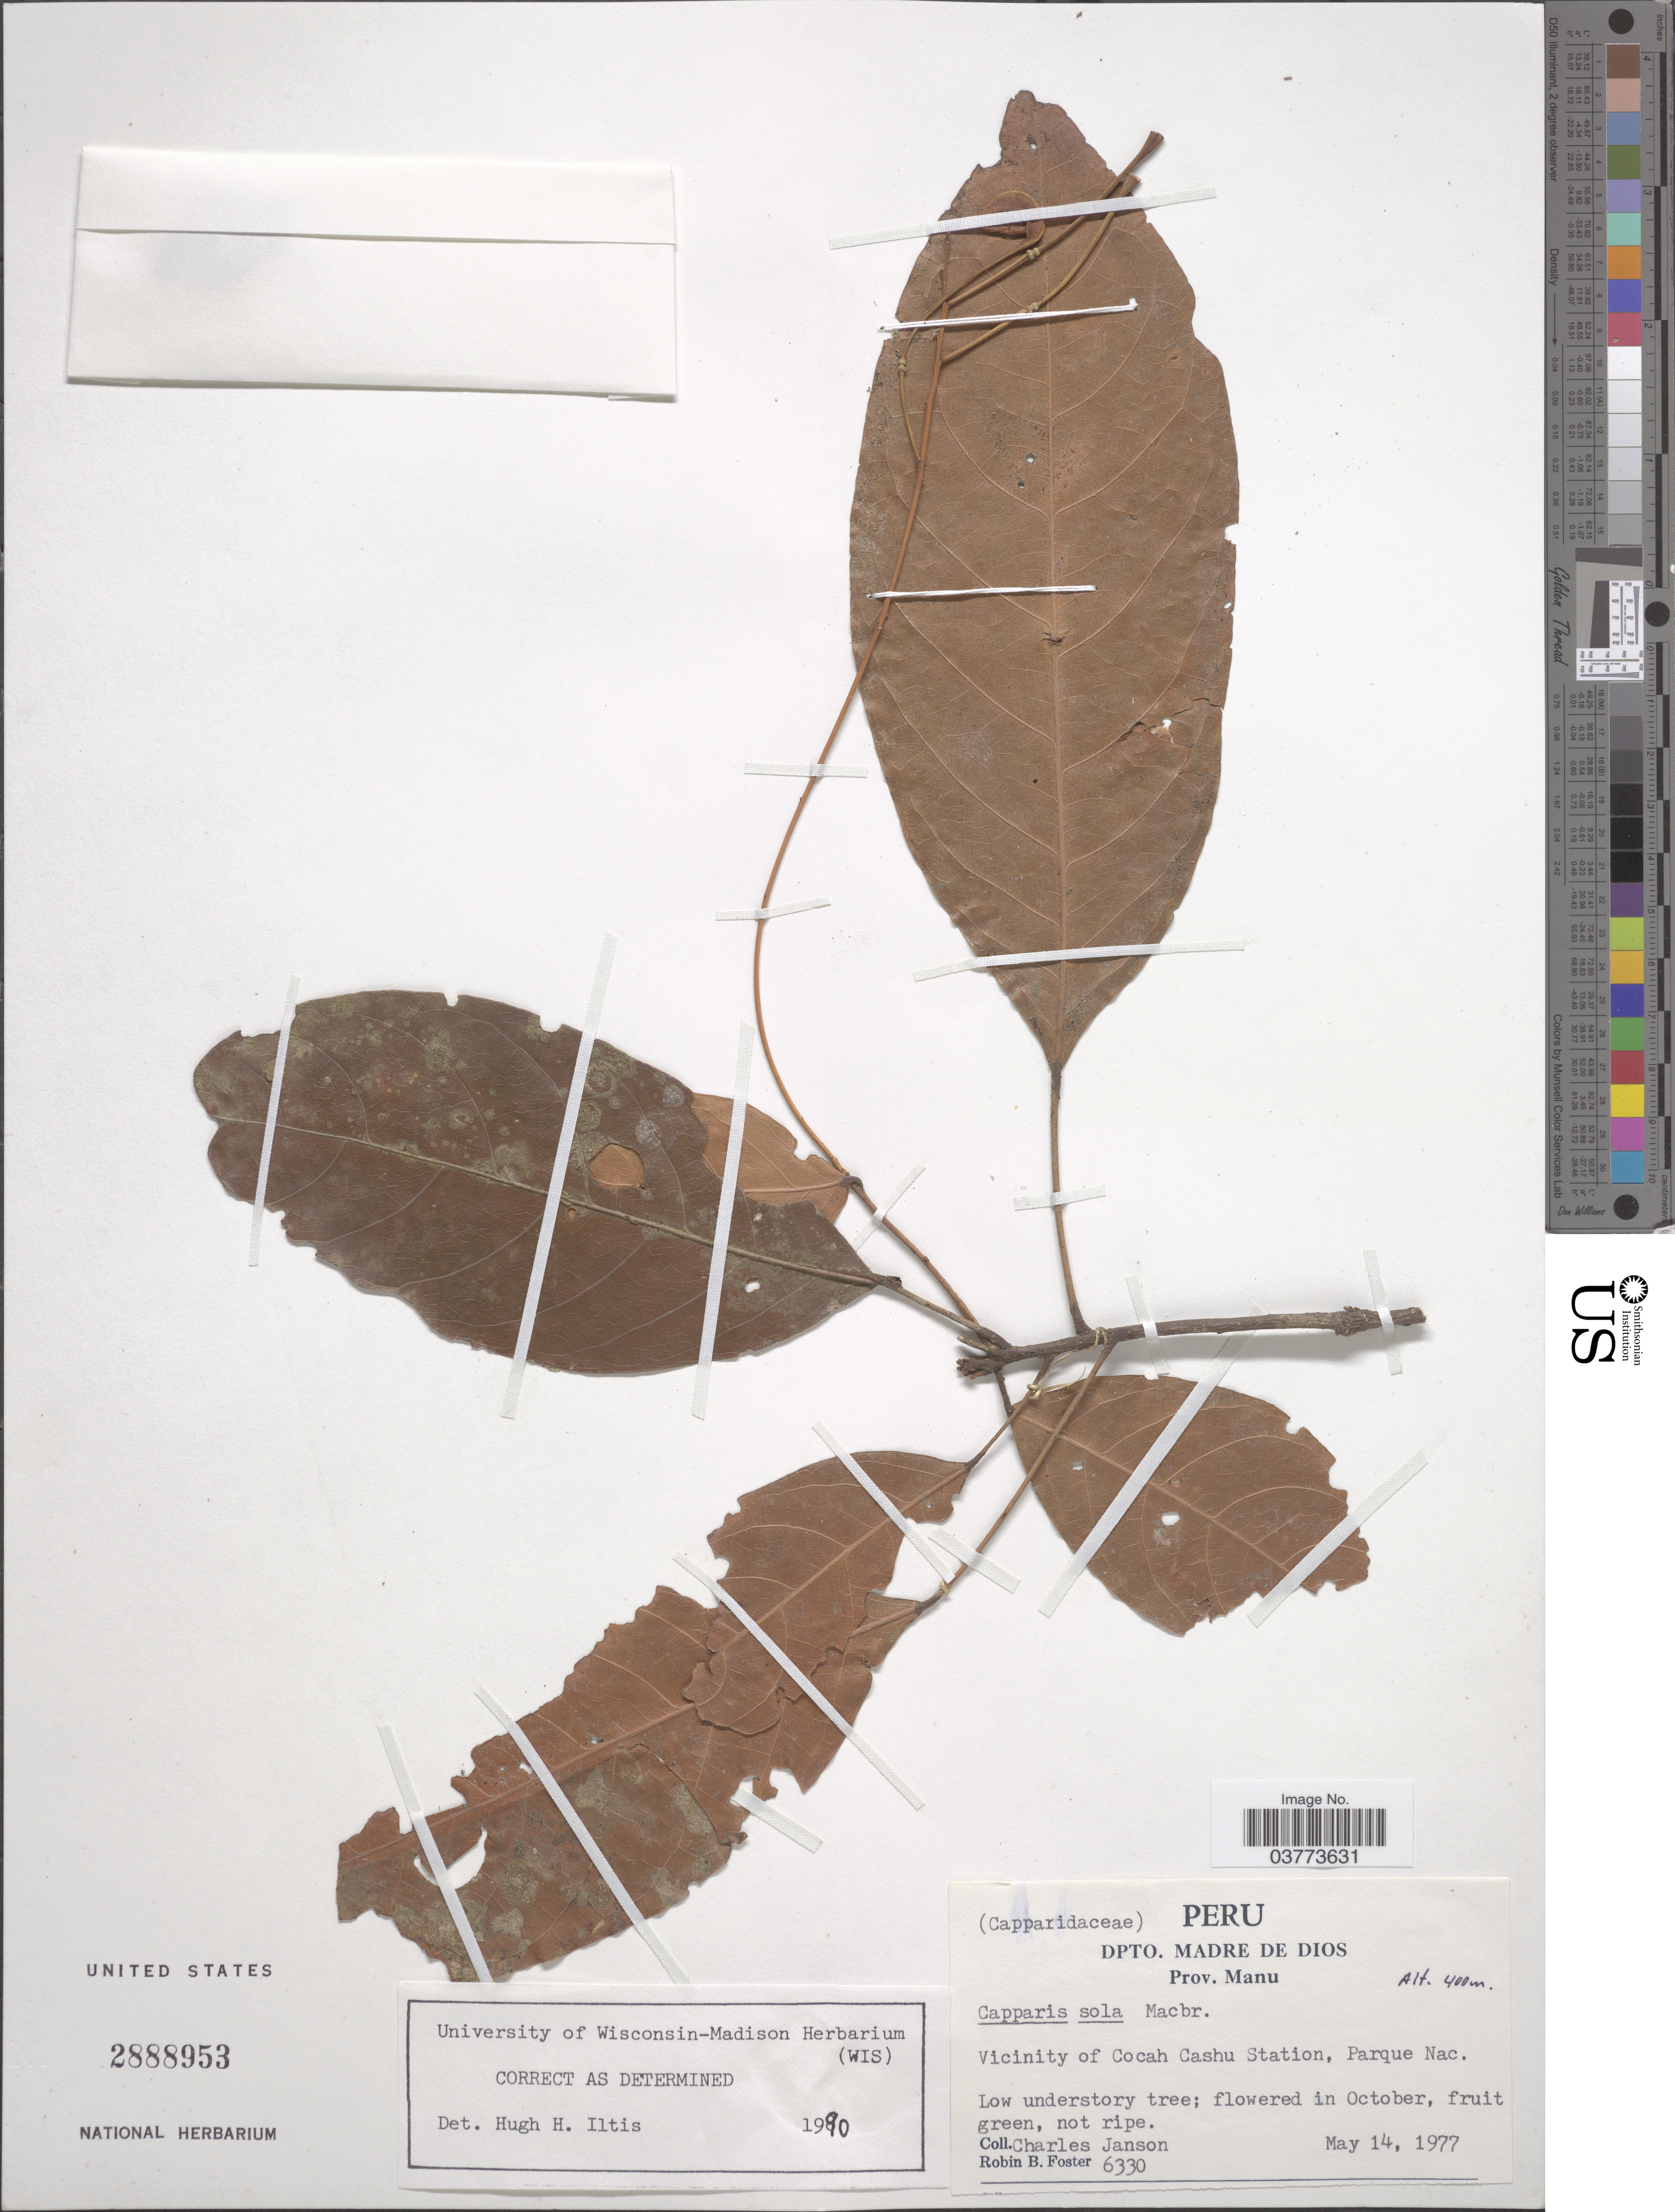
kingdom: Plantae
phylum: Tracheophyta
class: Magnoliopsida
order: Brassicales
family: Capparaceae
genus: Capparidastrum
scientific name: Capparidastrum sola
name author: (J.F. Macbr.) Iltis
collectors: C. Janson & R. B. Foster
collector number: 6330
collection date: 1977-05-14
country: Peru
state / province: Madre de Dios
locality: Dpto. Madre de Dios. Prov. Manu. Vicinity of Cocah Cashu Station, Parque Nac.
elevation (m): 400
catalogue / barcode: US 2888953